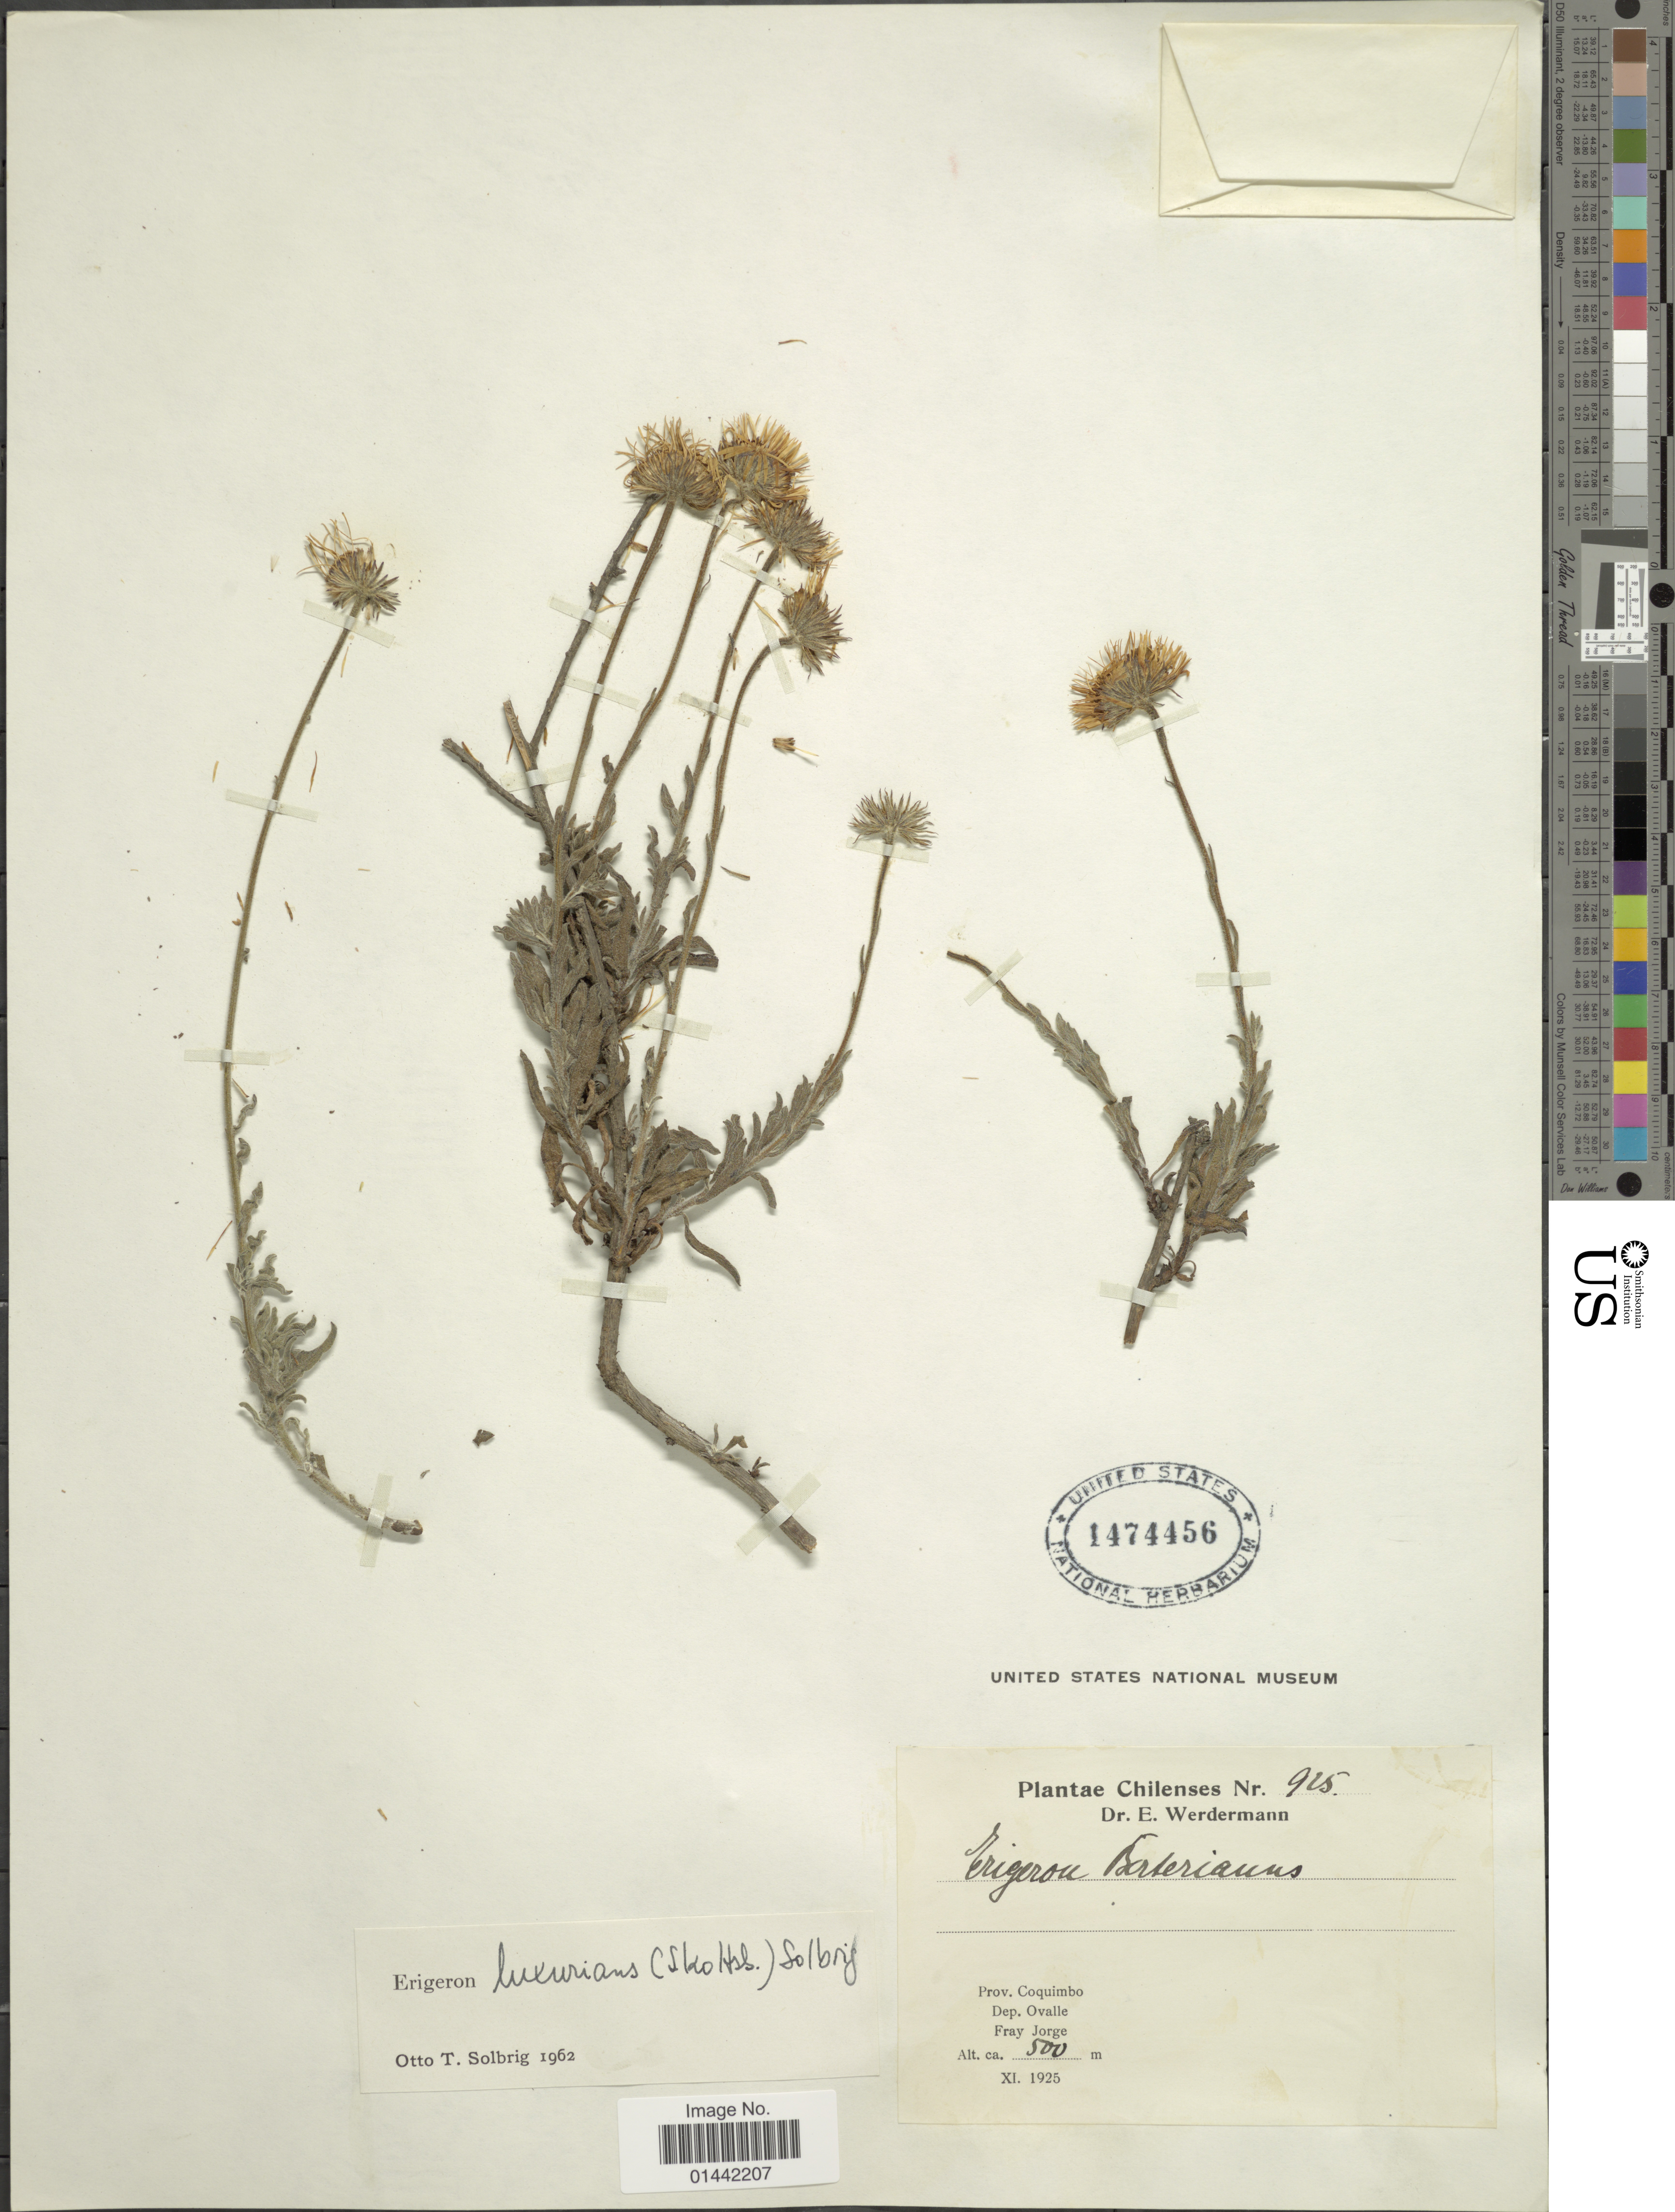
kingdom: Plantae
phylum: Tracheophyta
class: Magnoliopsida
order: Asterales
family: Asteraceae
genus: Erigeron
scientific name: Erigeron luxurians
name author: (Skottsb.) Solbrig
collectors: E. Werdermann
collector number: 925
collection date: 1925-11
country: Chile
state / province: Coquimbo (IV)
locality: Dep. Ovalle, Fray Jorge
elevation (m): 500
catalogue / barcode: US 1474456